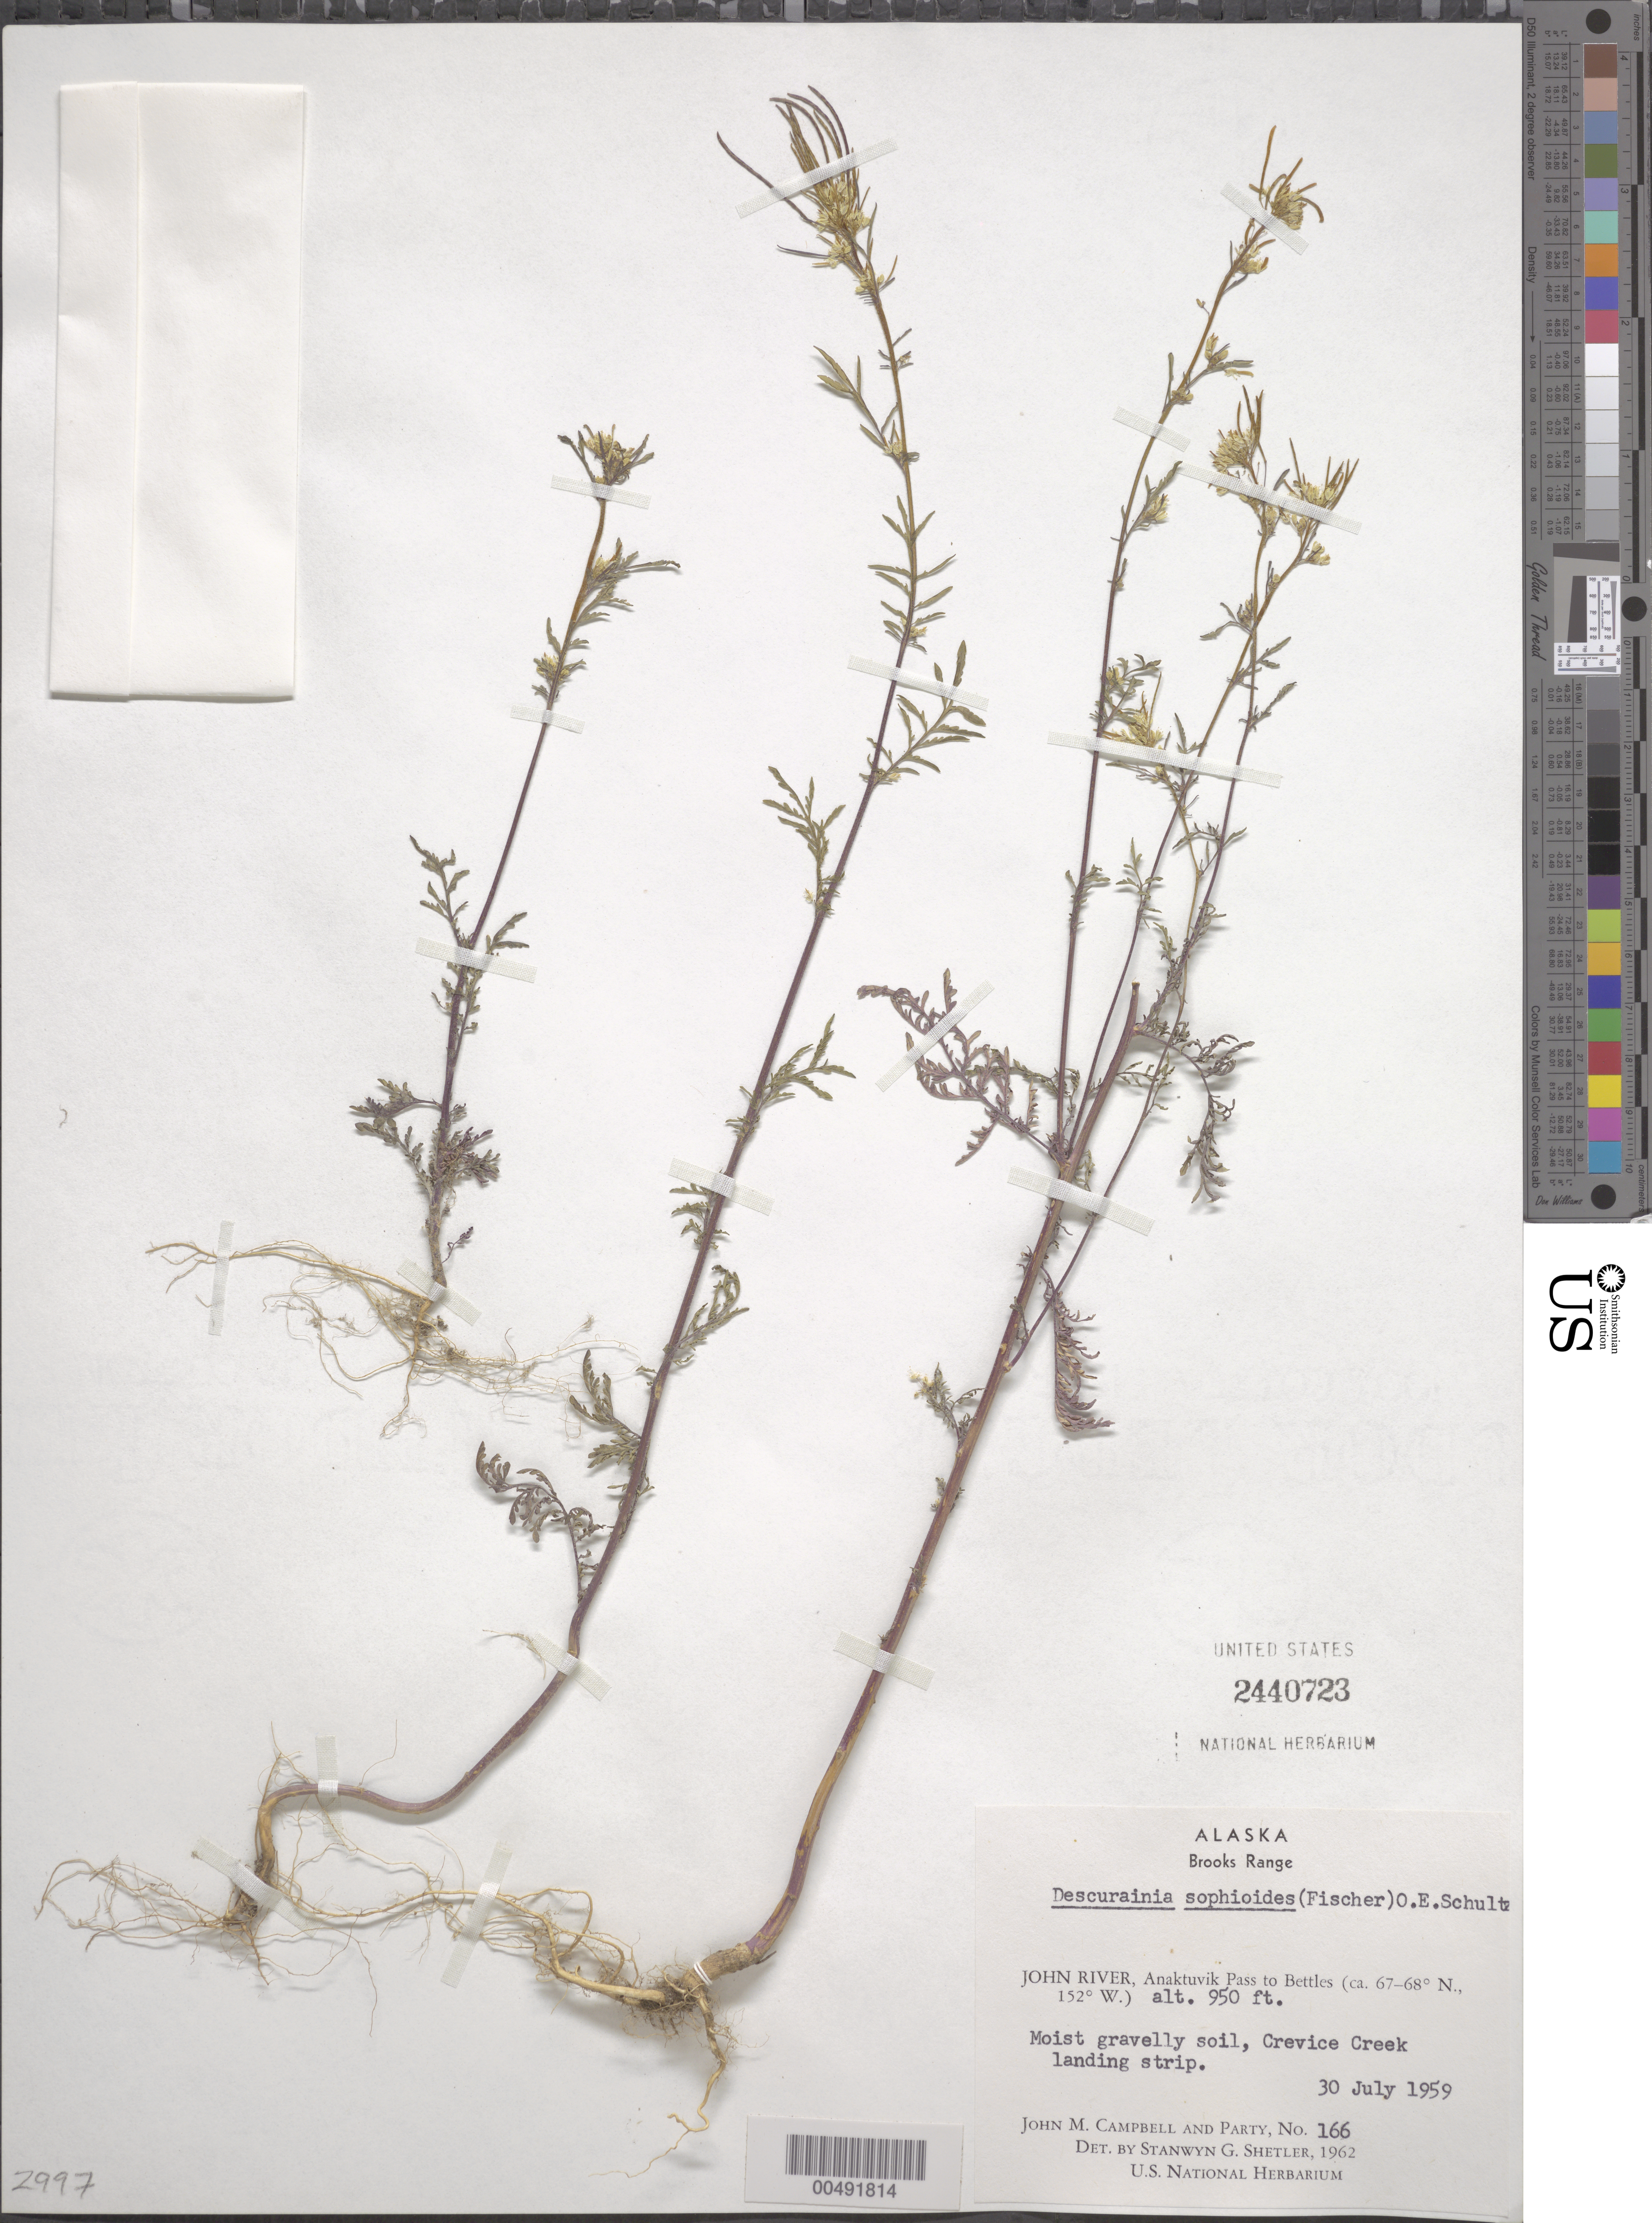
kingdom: Plantae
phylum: Tracheophyta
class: Magnoliopsida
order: Brassicales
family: Brassicaceae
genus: Descurainia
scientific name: Descurainia sophioides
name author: (Fisch.) O.E. Schultz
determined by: Shetler, Stanwyn G., (US), NMNH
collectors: J. M. Campbell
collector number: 166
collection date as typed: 30 Jul 1959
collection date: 1959-07-30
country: United States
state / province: Alaska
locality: Brooks Range, John River, Anaktuvuk Pass to Bettles, Crevice Creek Landing Strip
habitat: moist gravelly soil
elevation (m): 290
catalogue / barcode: US 2440723